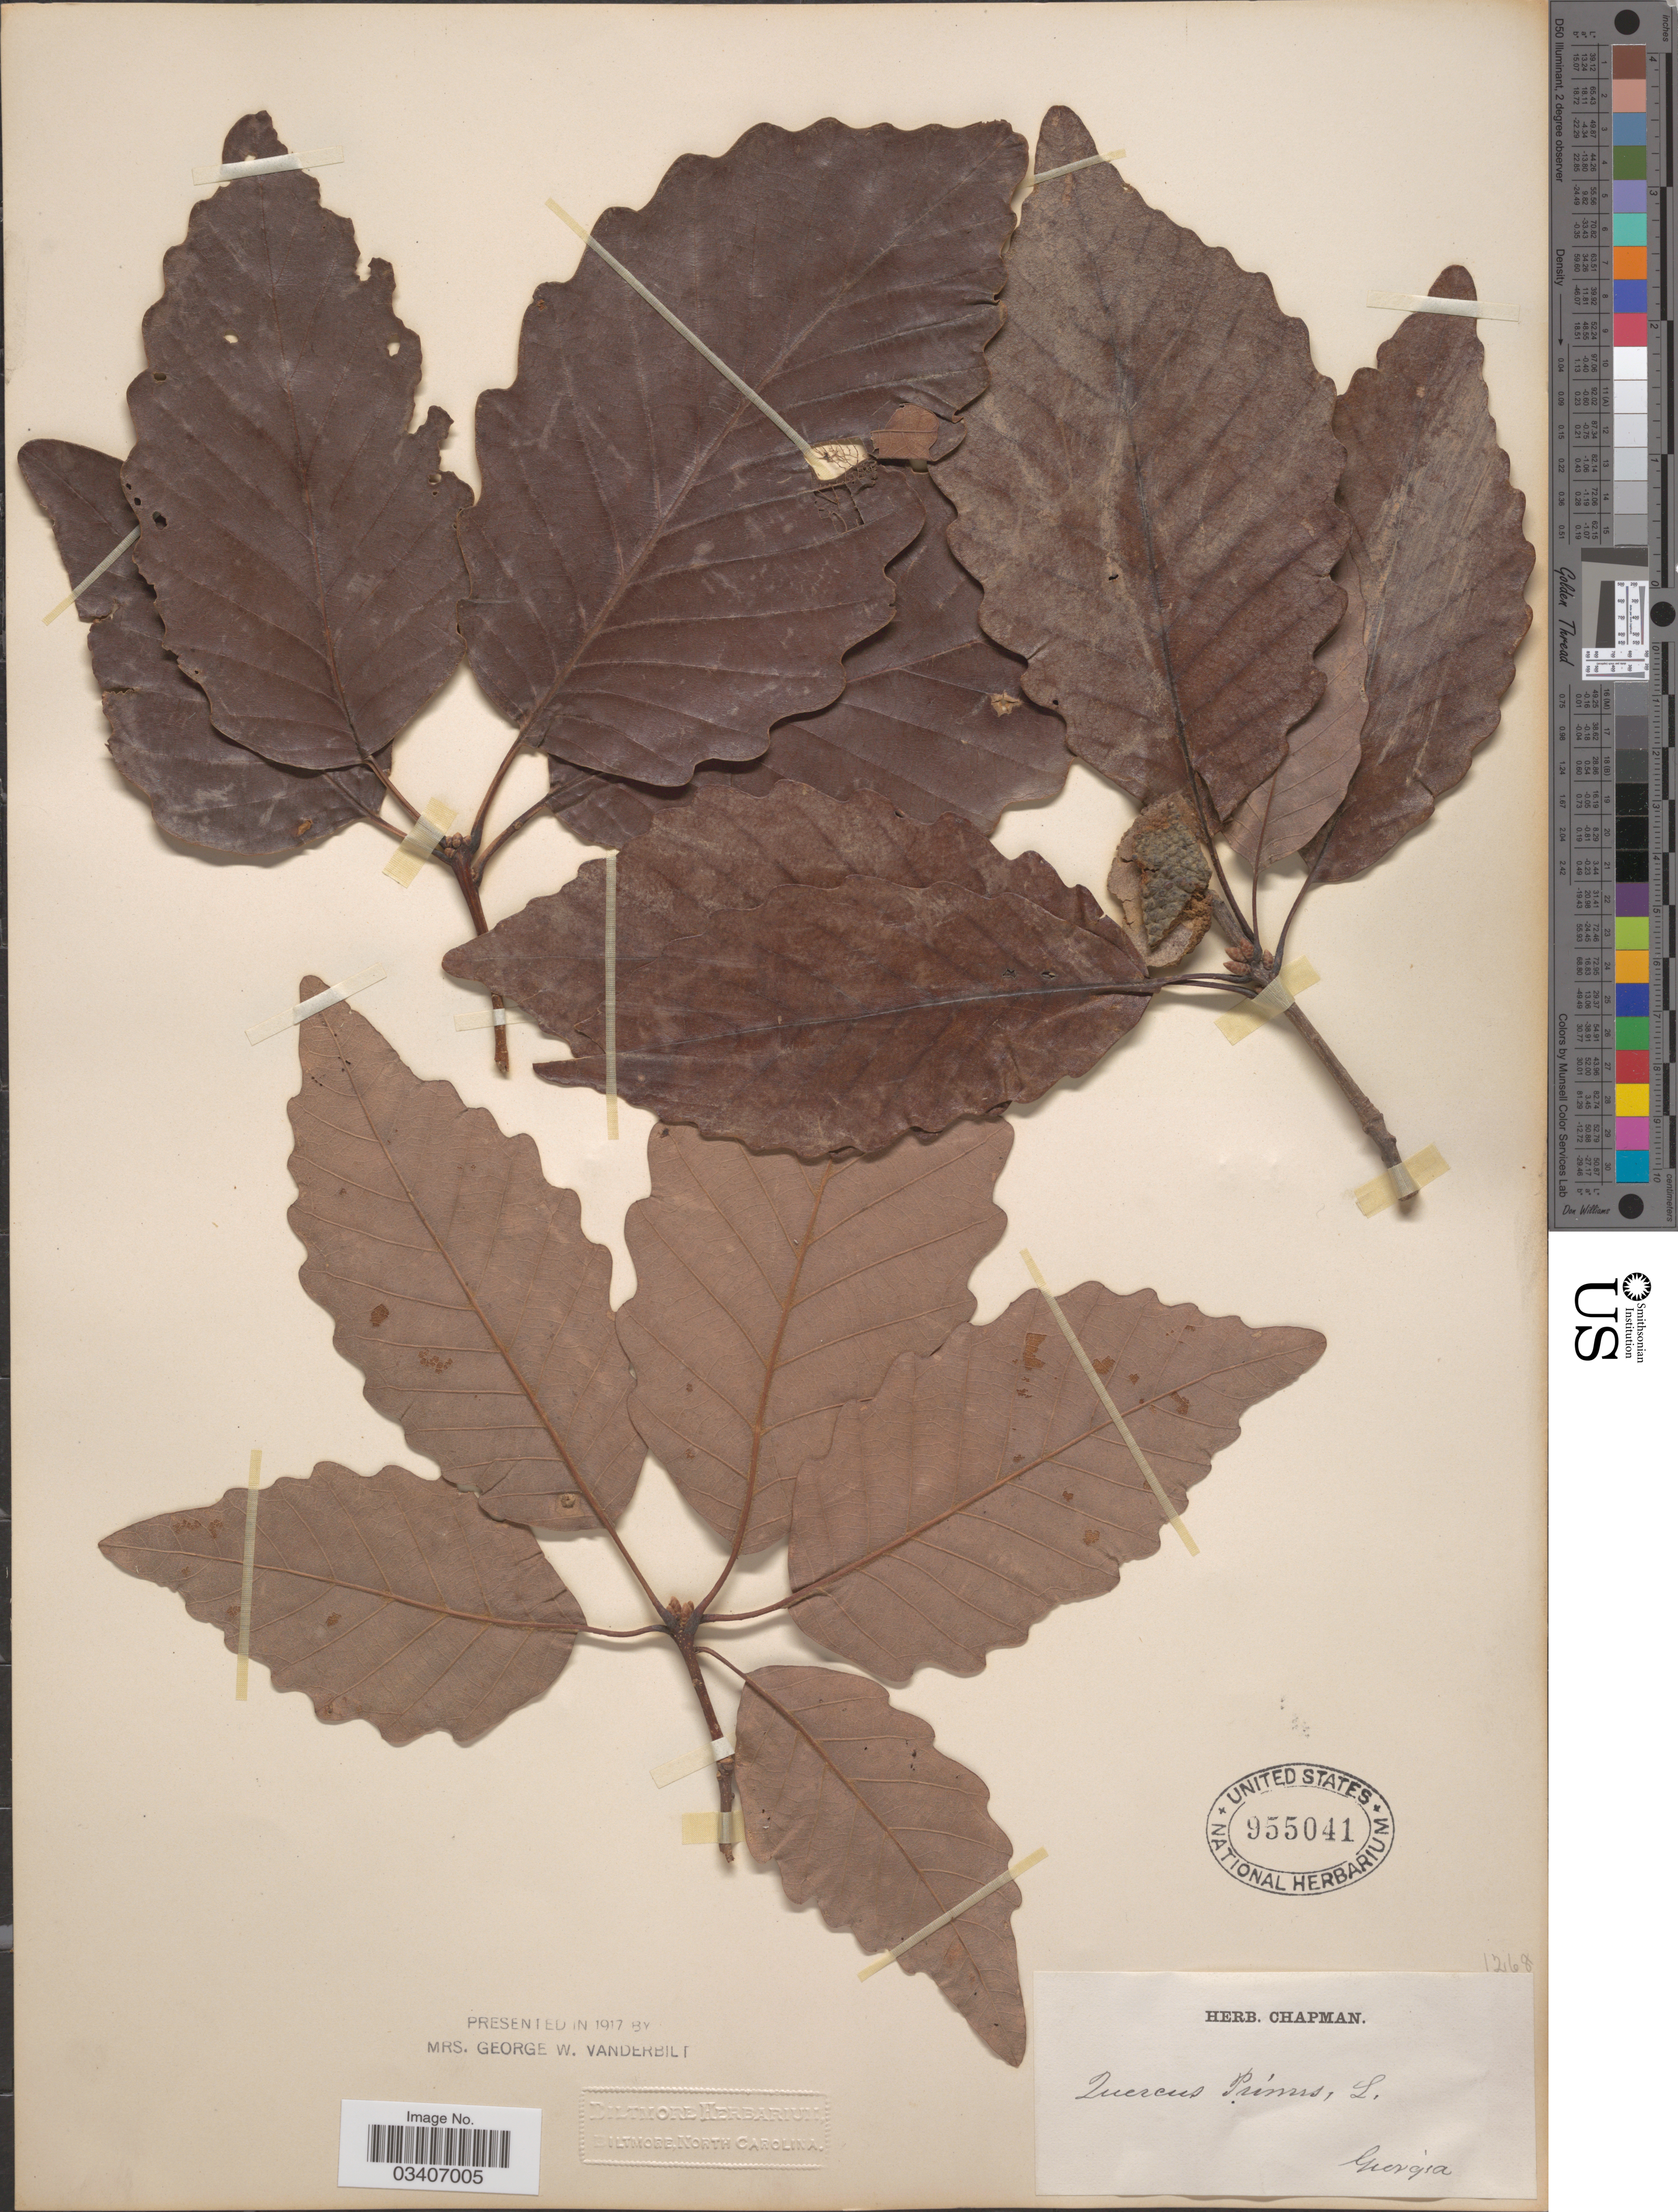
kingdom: Plantae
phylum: Tracheophyta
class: Magnoliopsida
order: Fagales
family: Fagaceae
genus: Quercus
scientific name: Quercus montana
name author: Willd.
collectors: ex herb. Chapman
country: United States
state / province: Georgia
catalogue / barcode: US 955041